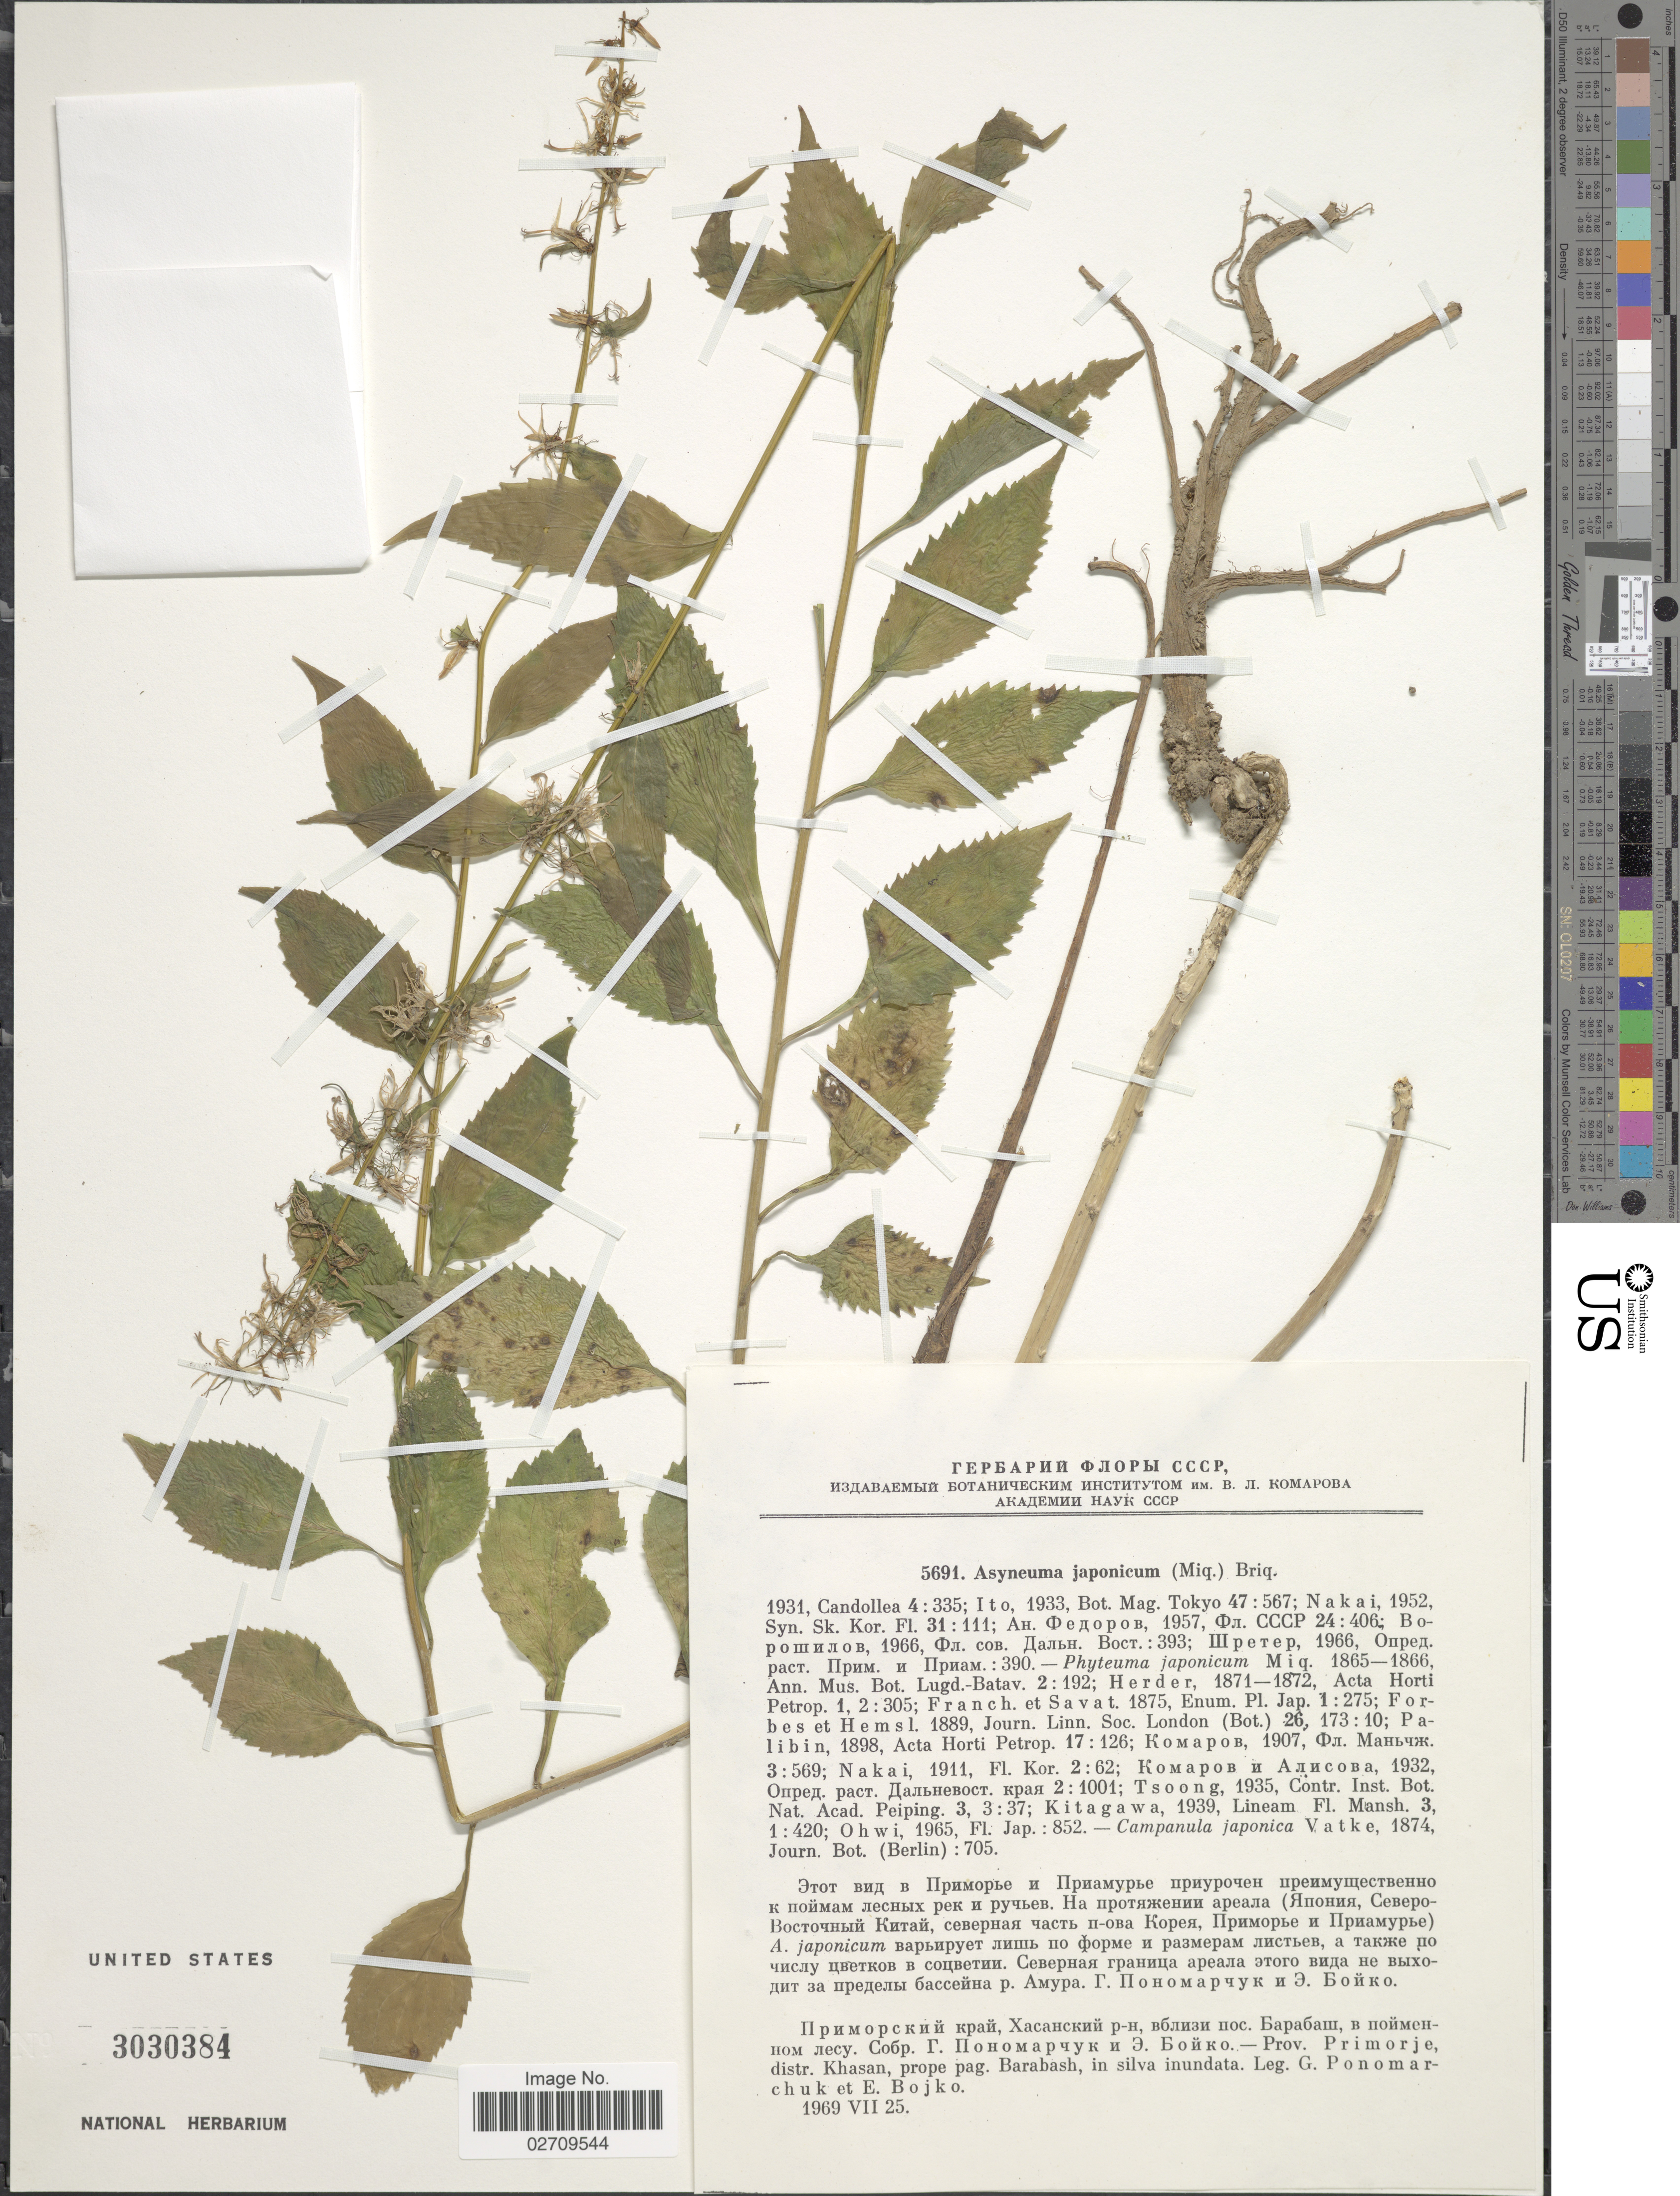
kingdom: Plantae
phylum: Tracheophyta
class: Magnoliopsida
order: Asterales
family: Campanulaceae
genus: Asyneuma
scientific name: Asyneuma japonicum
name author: (Wall.) Briq.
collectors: G. I. Ponomarchuk & E. Bojko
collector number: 5691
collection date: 1969-07-25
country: Russian Federation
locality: Prov. Primorje, distr. Khasan, prope pag. Barabash, in silva inundata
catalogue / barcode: US 3030384